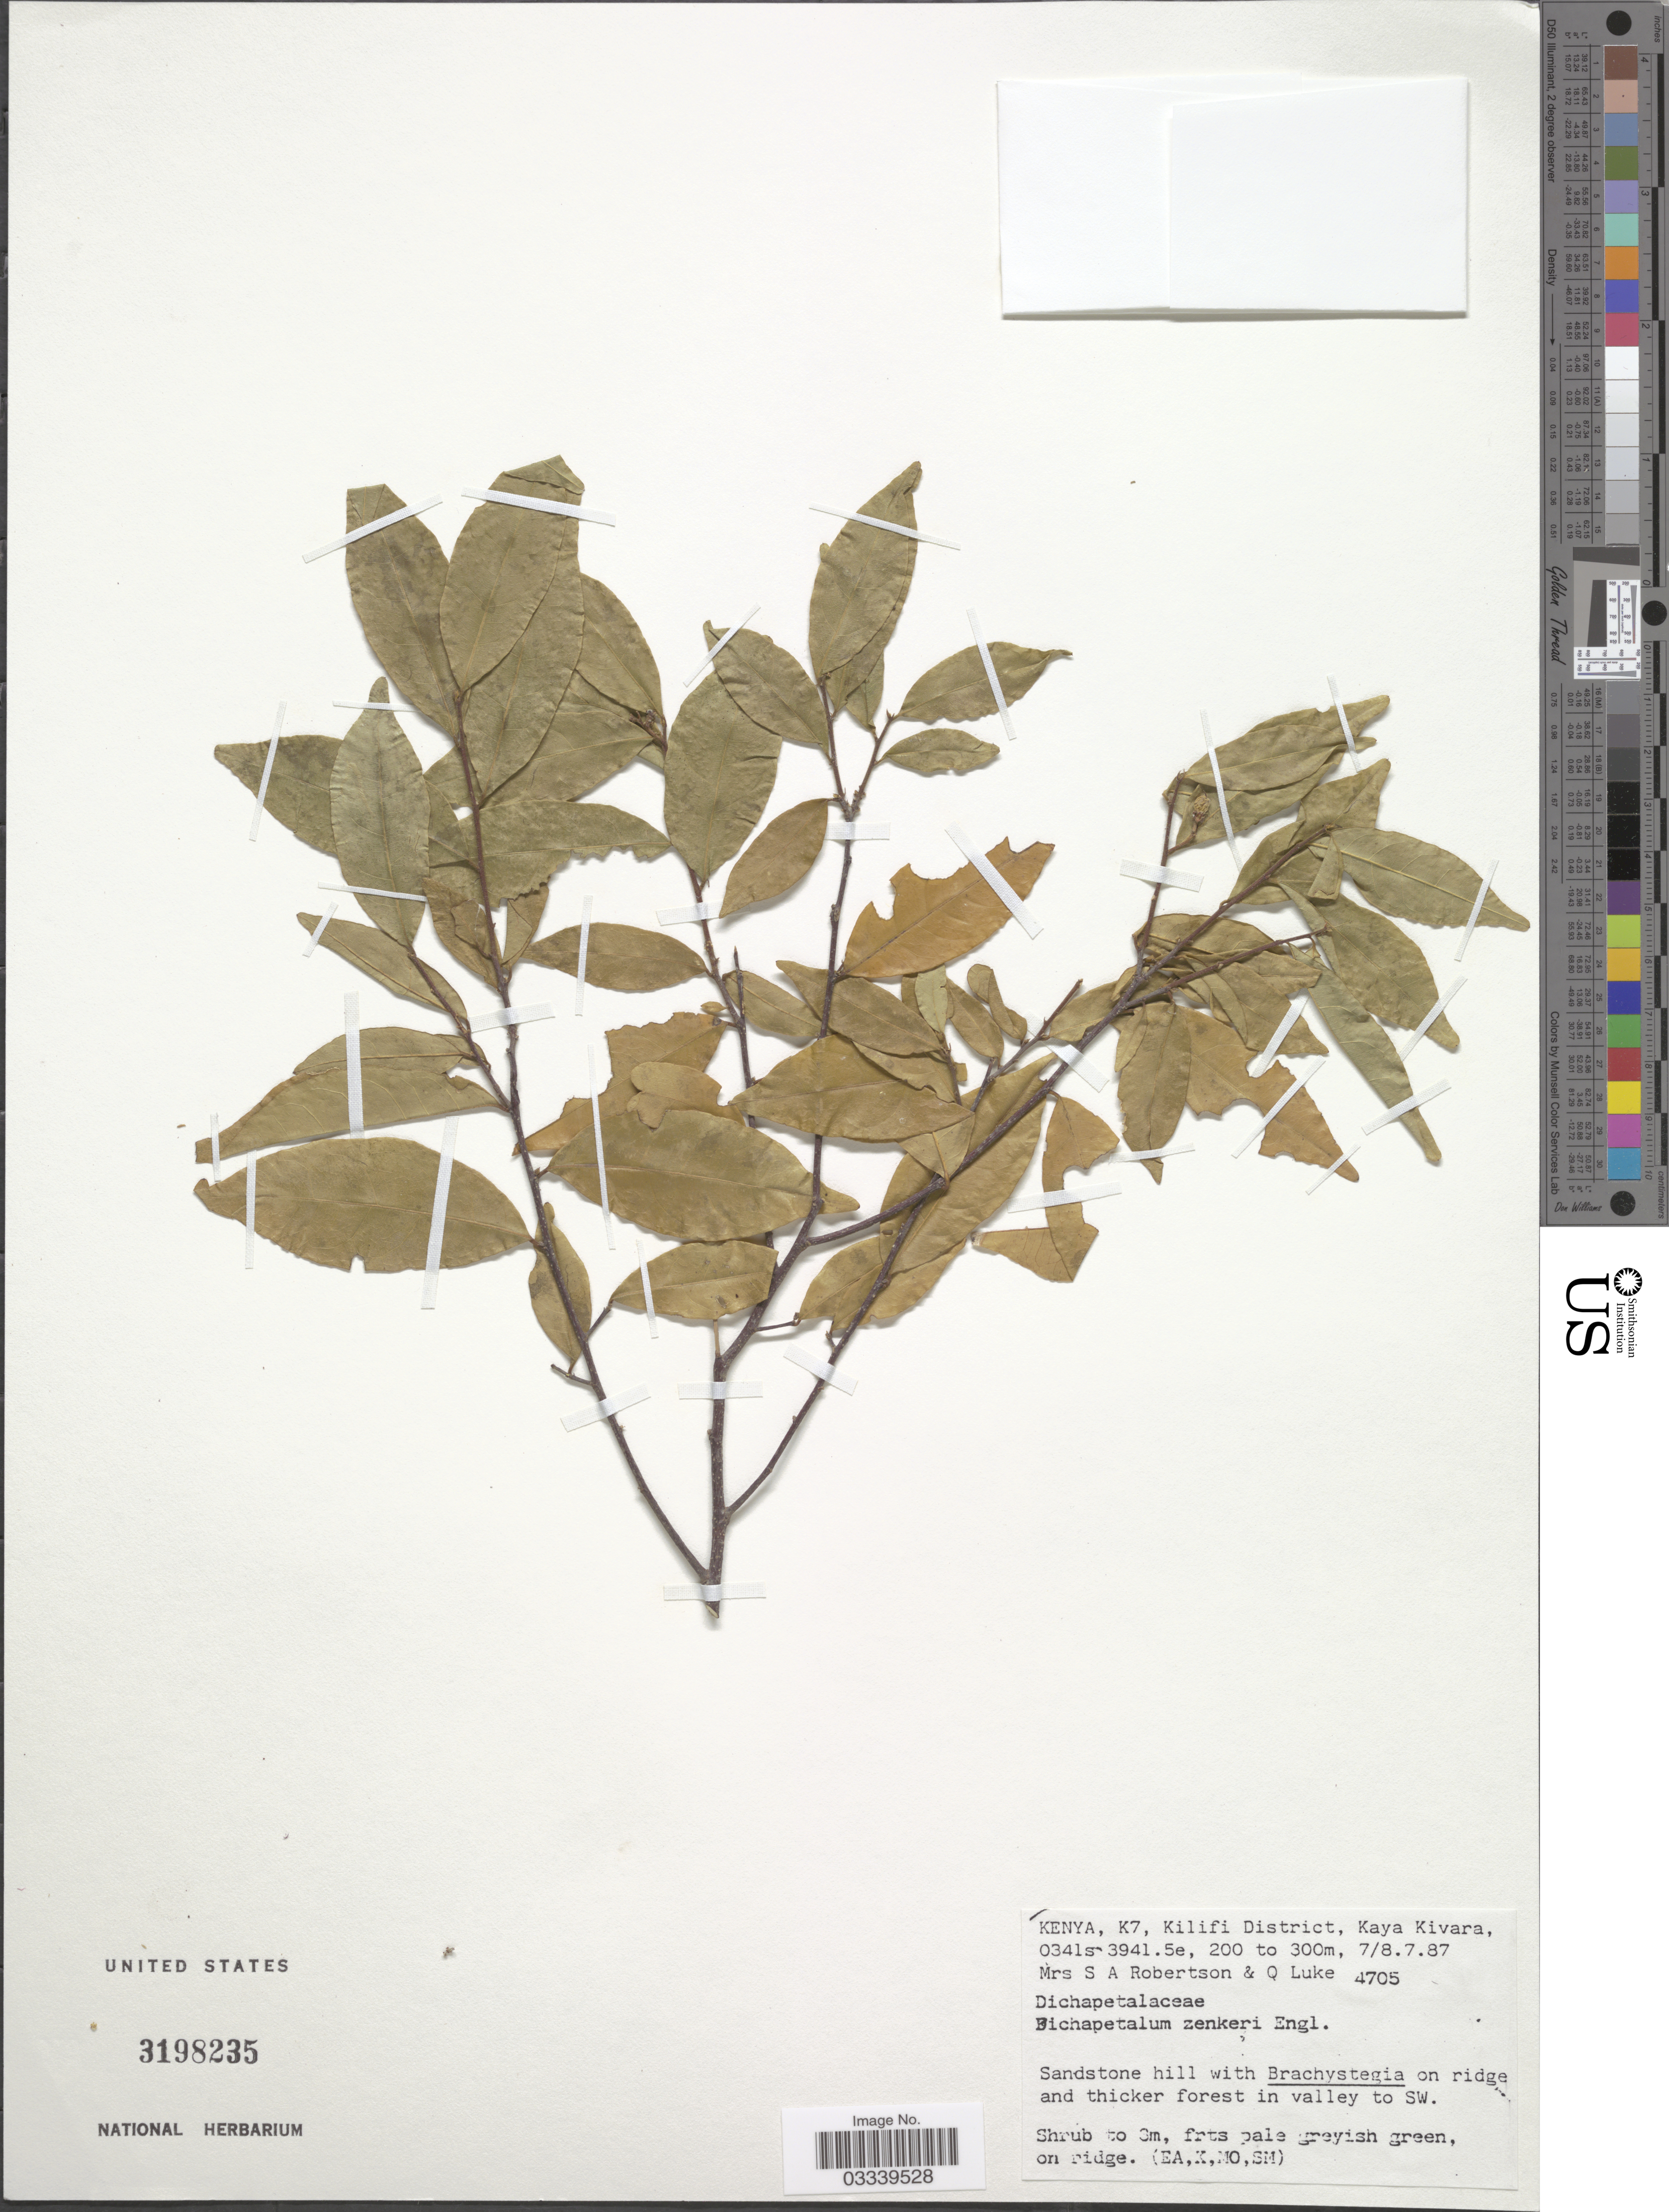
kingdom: Plantae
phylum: Tracheophyta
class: Magnoliopsida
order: Malpighiales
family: Dichapetalaceae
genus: Dichapetalum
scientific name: Dichapetalum zenkeri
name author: Engl.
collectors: S. A. Robertson & Q. Luke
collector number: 4705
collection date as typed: Transcribed d/m/y: 7/7/87 to 8/7/87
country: Kenya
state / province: Kilifi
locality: K7, Kilifi District, Kaya Kivara. On ridge and thicker forest in valley to SW.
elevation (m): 200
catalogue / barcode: US 3198235